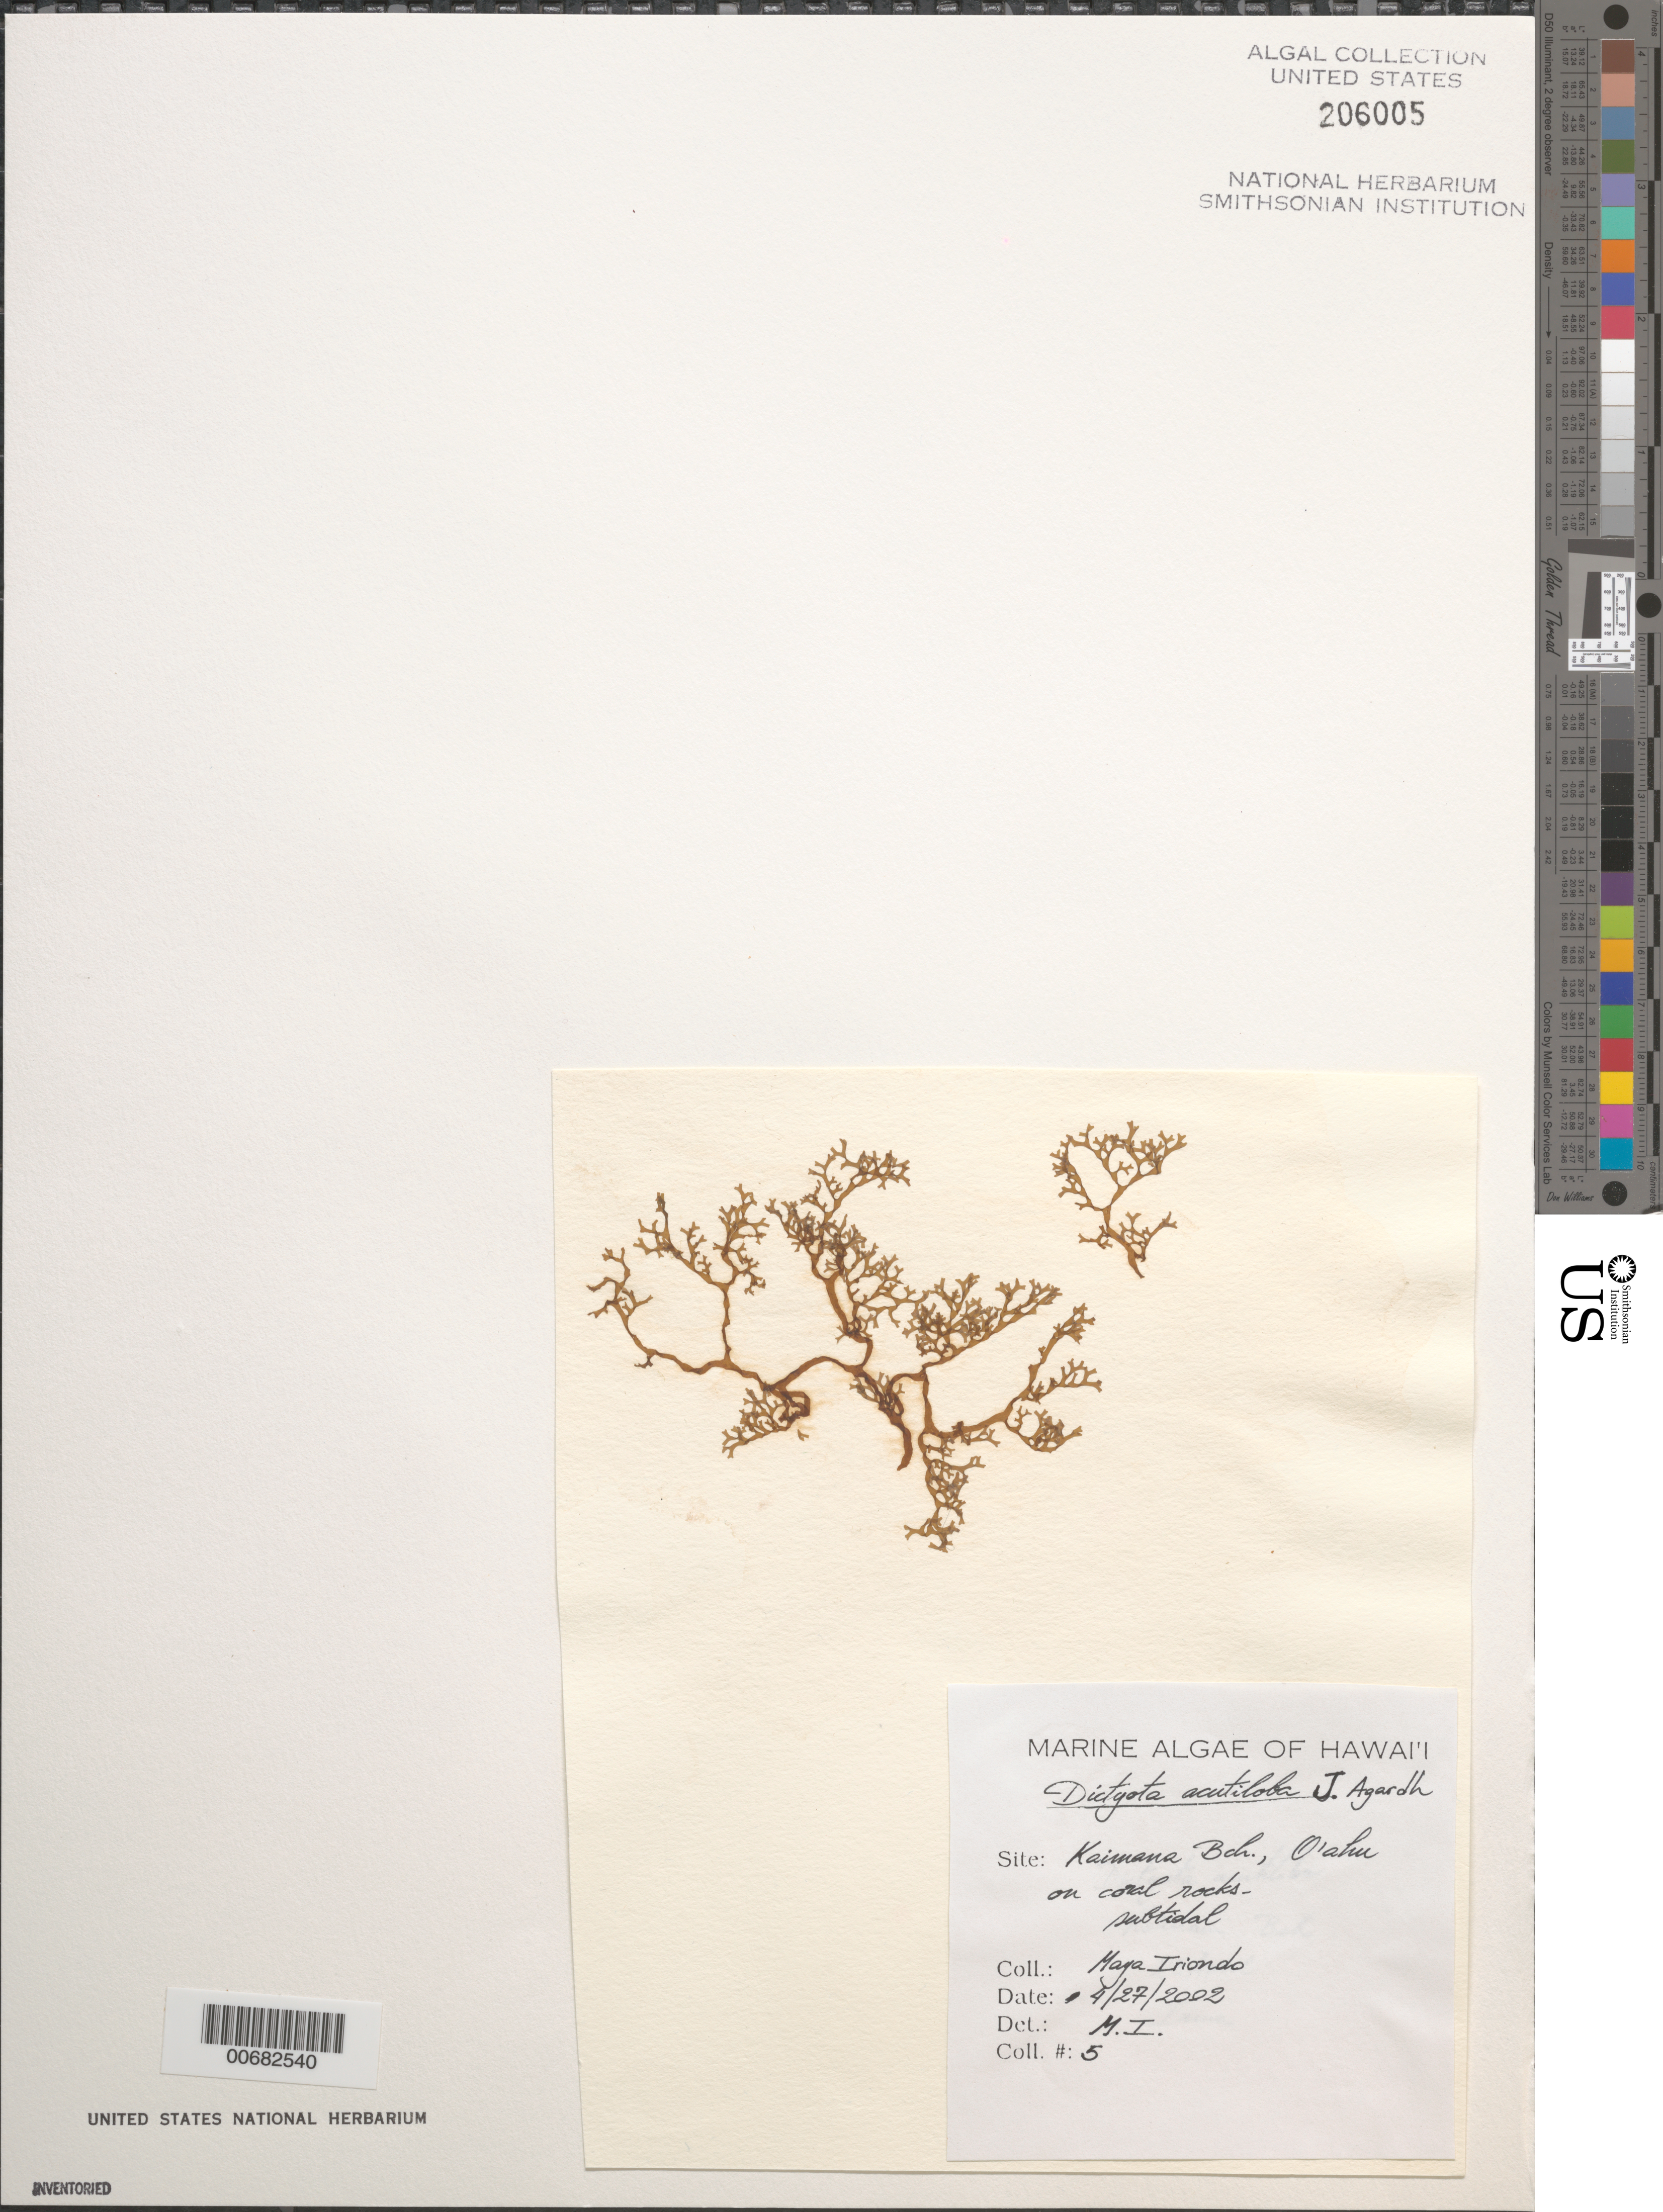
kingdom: Chromista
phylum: Ochrophyta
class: Phaeophyceae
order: Dictyotales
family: Dictyotaceae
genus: Dictyota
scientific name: Dictyota acutiloba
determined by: Iriondo, M.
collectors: M. Iriondo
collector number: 5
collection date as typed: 27 Apr 2002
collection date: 2002-04-27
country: United States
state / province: Hawaii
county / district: Honolulu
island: Oahu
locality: Kaimana Beach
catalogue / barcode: US 206005